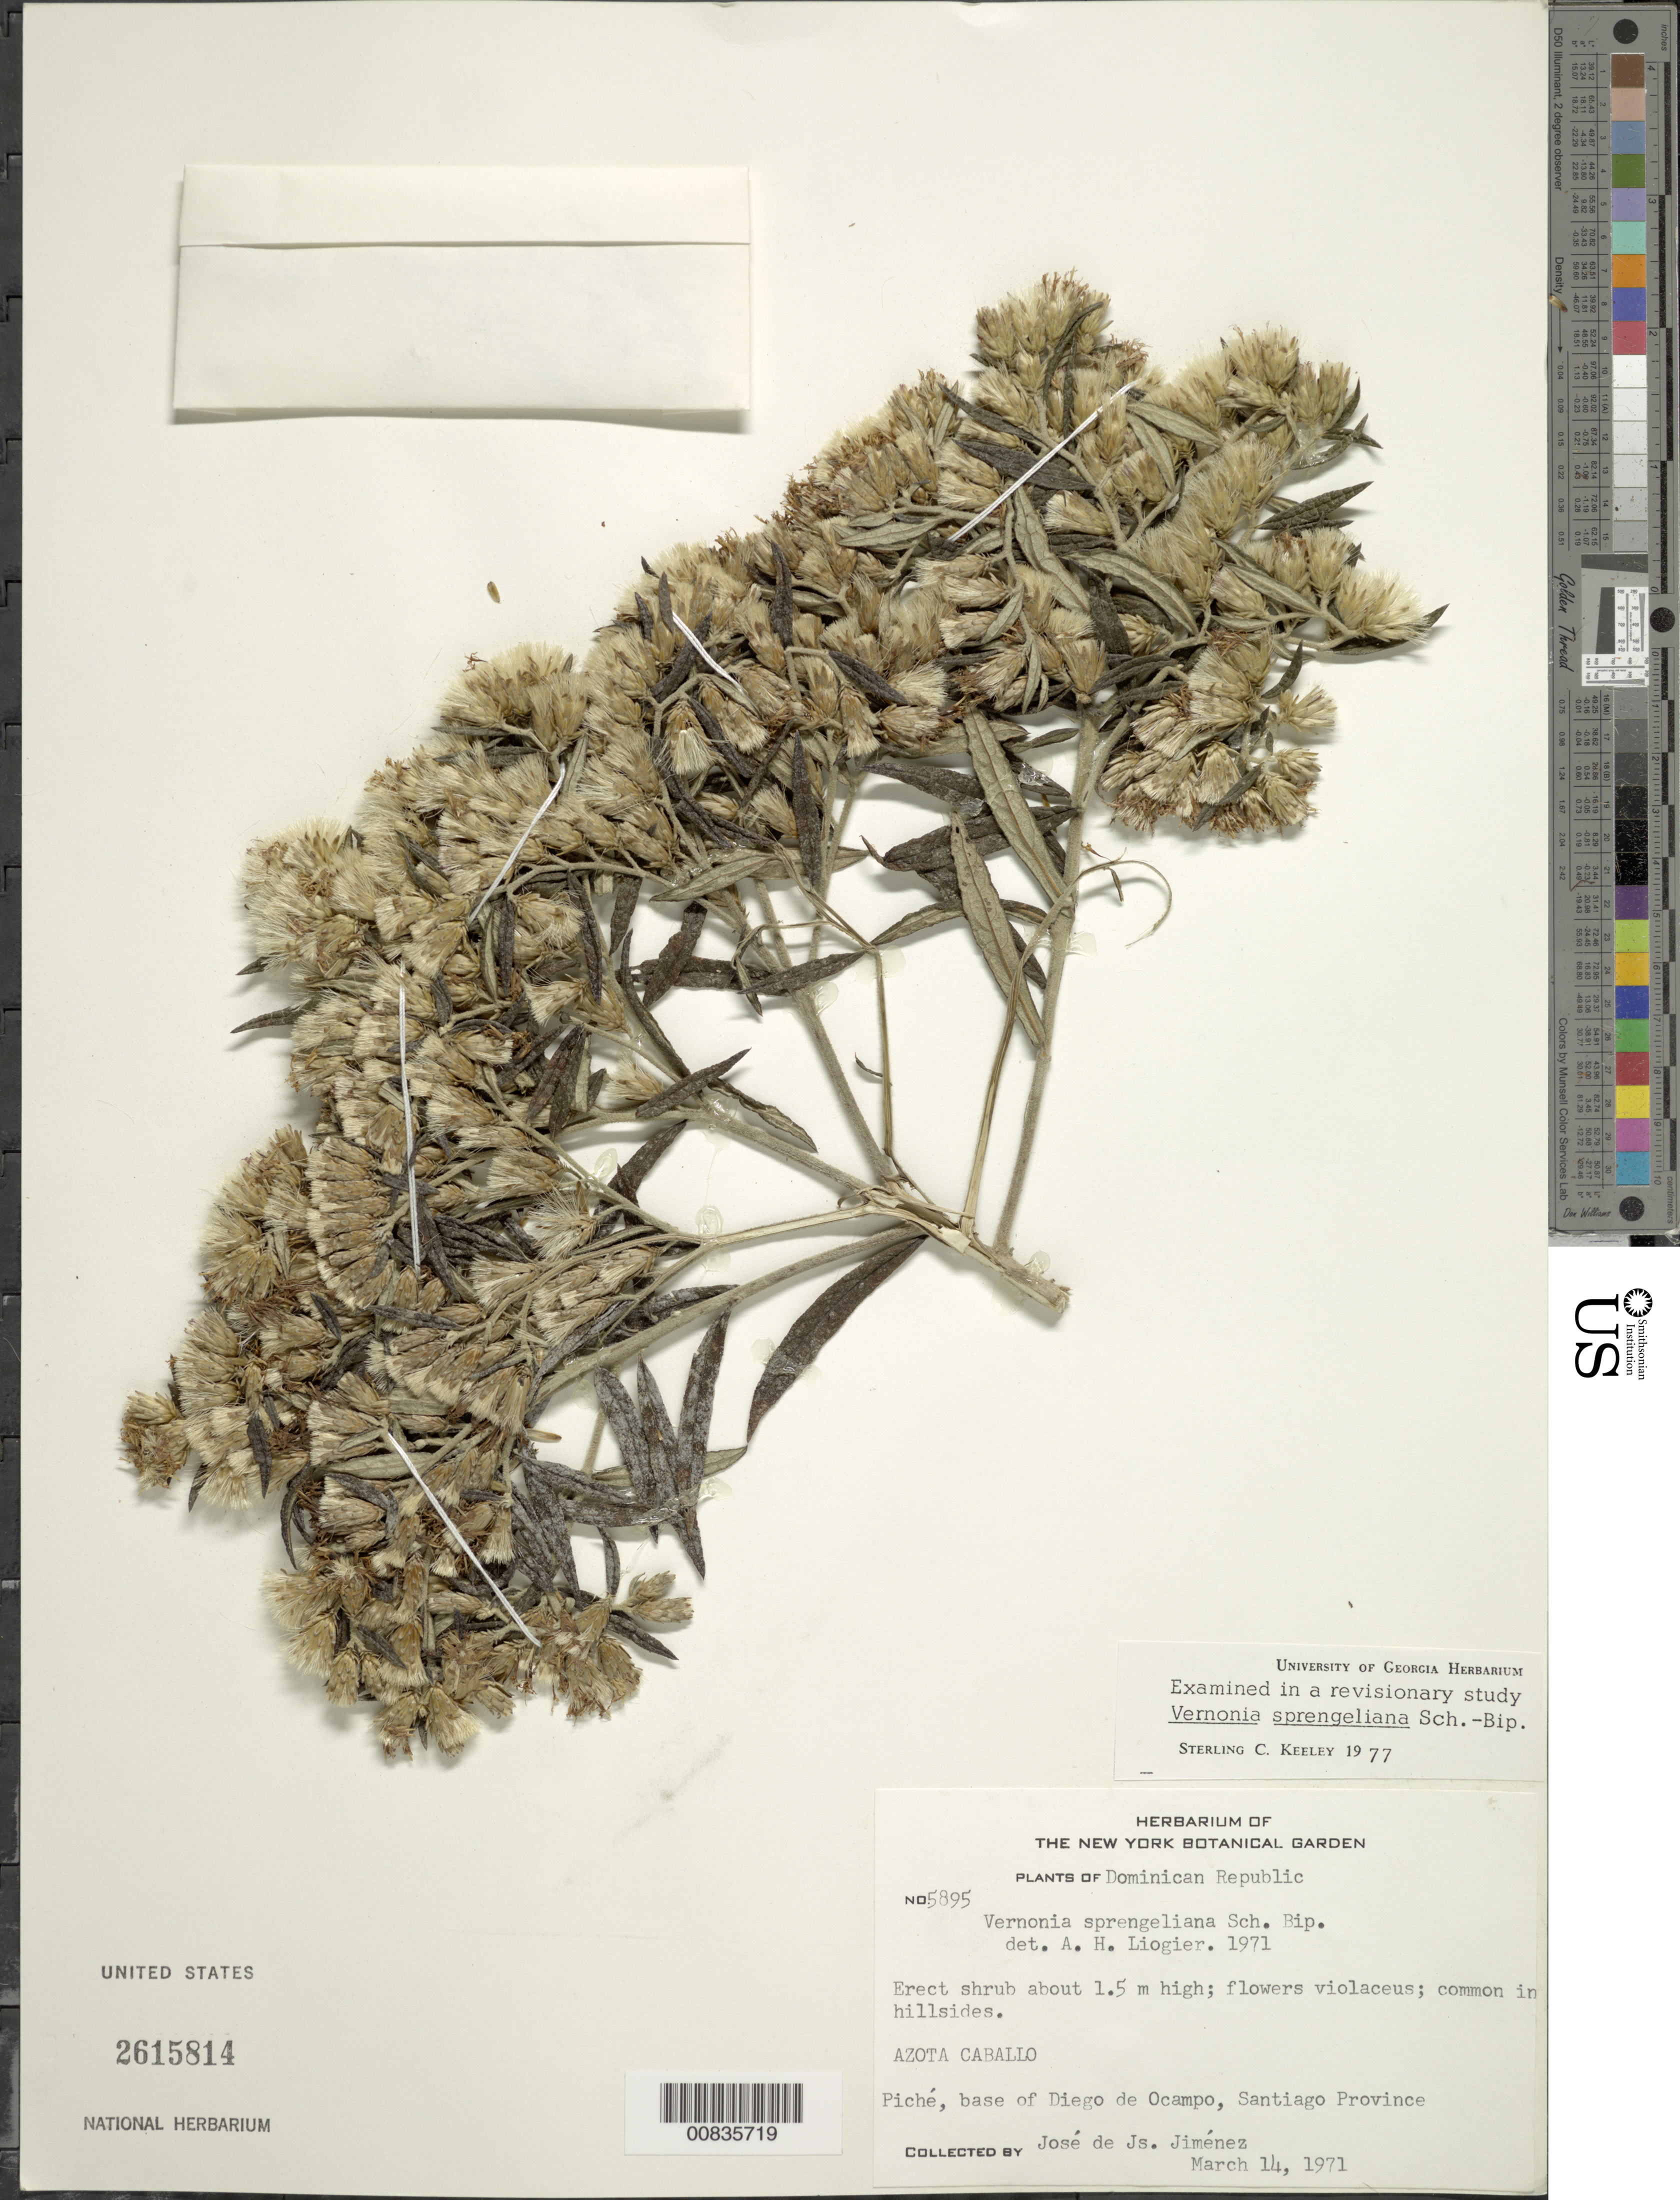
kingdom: Plantae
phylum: Tracheophyta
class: Magnoliopsida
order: Asterales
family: Asteraceae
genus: Lepidaploa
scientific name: Lepidaploa sprengeliana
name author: (Sch. Bip.) H. Rob.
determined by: Keeley, S. C.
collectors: J. J. Jiménez Almonte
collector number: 5895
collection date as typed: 14 Mar 1971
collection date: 1971-03-14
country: Dominican Republic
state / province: Santiago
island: Hispaniola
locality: Piché, base of Diego de Ocampo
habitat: Hillsides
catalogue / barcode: US 2615814